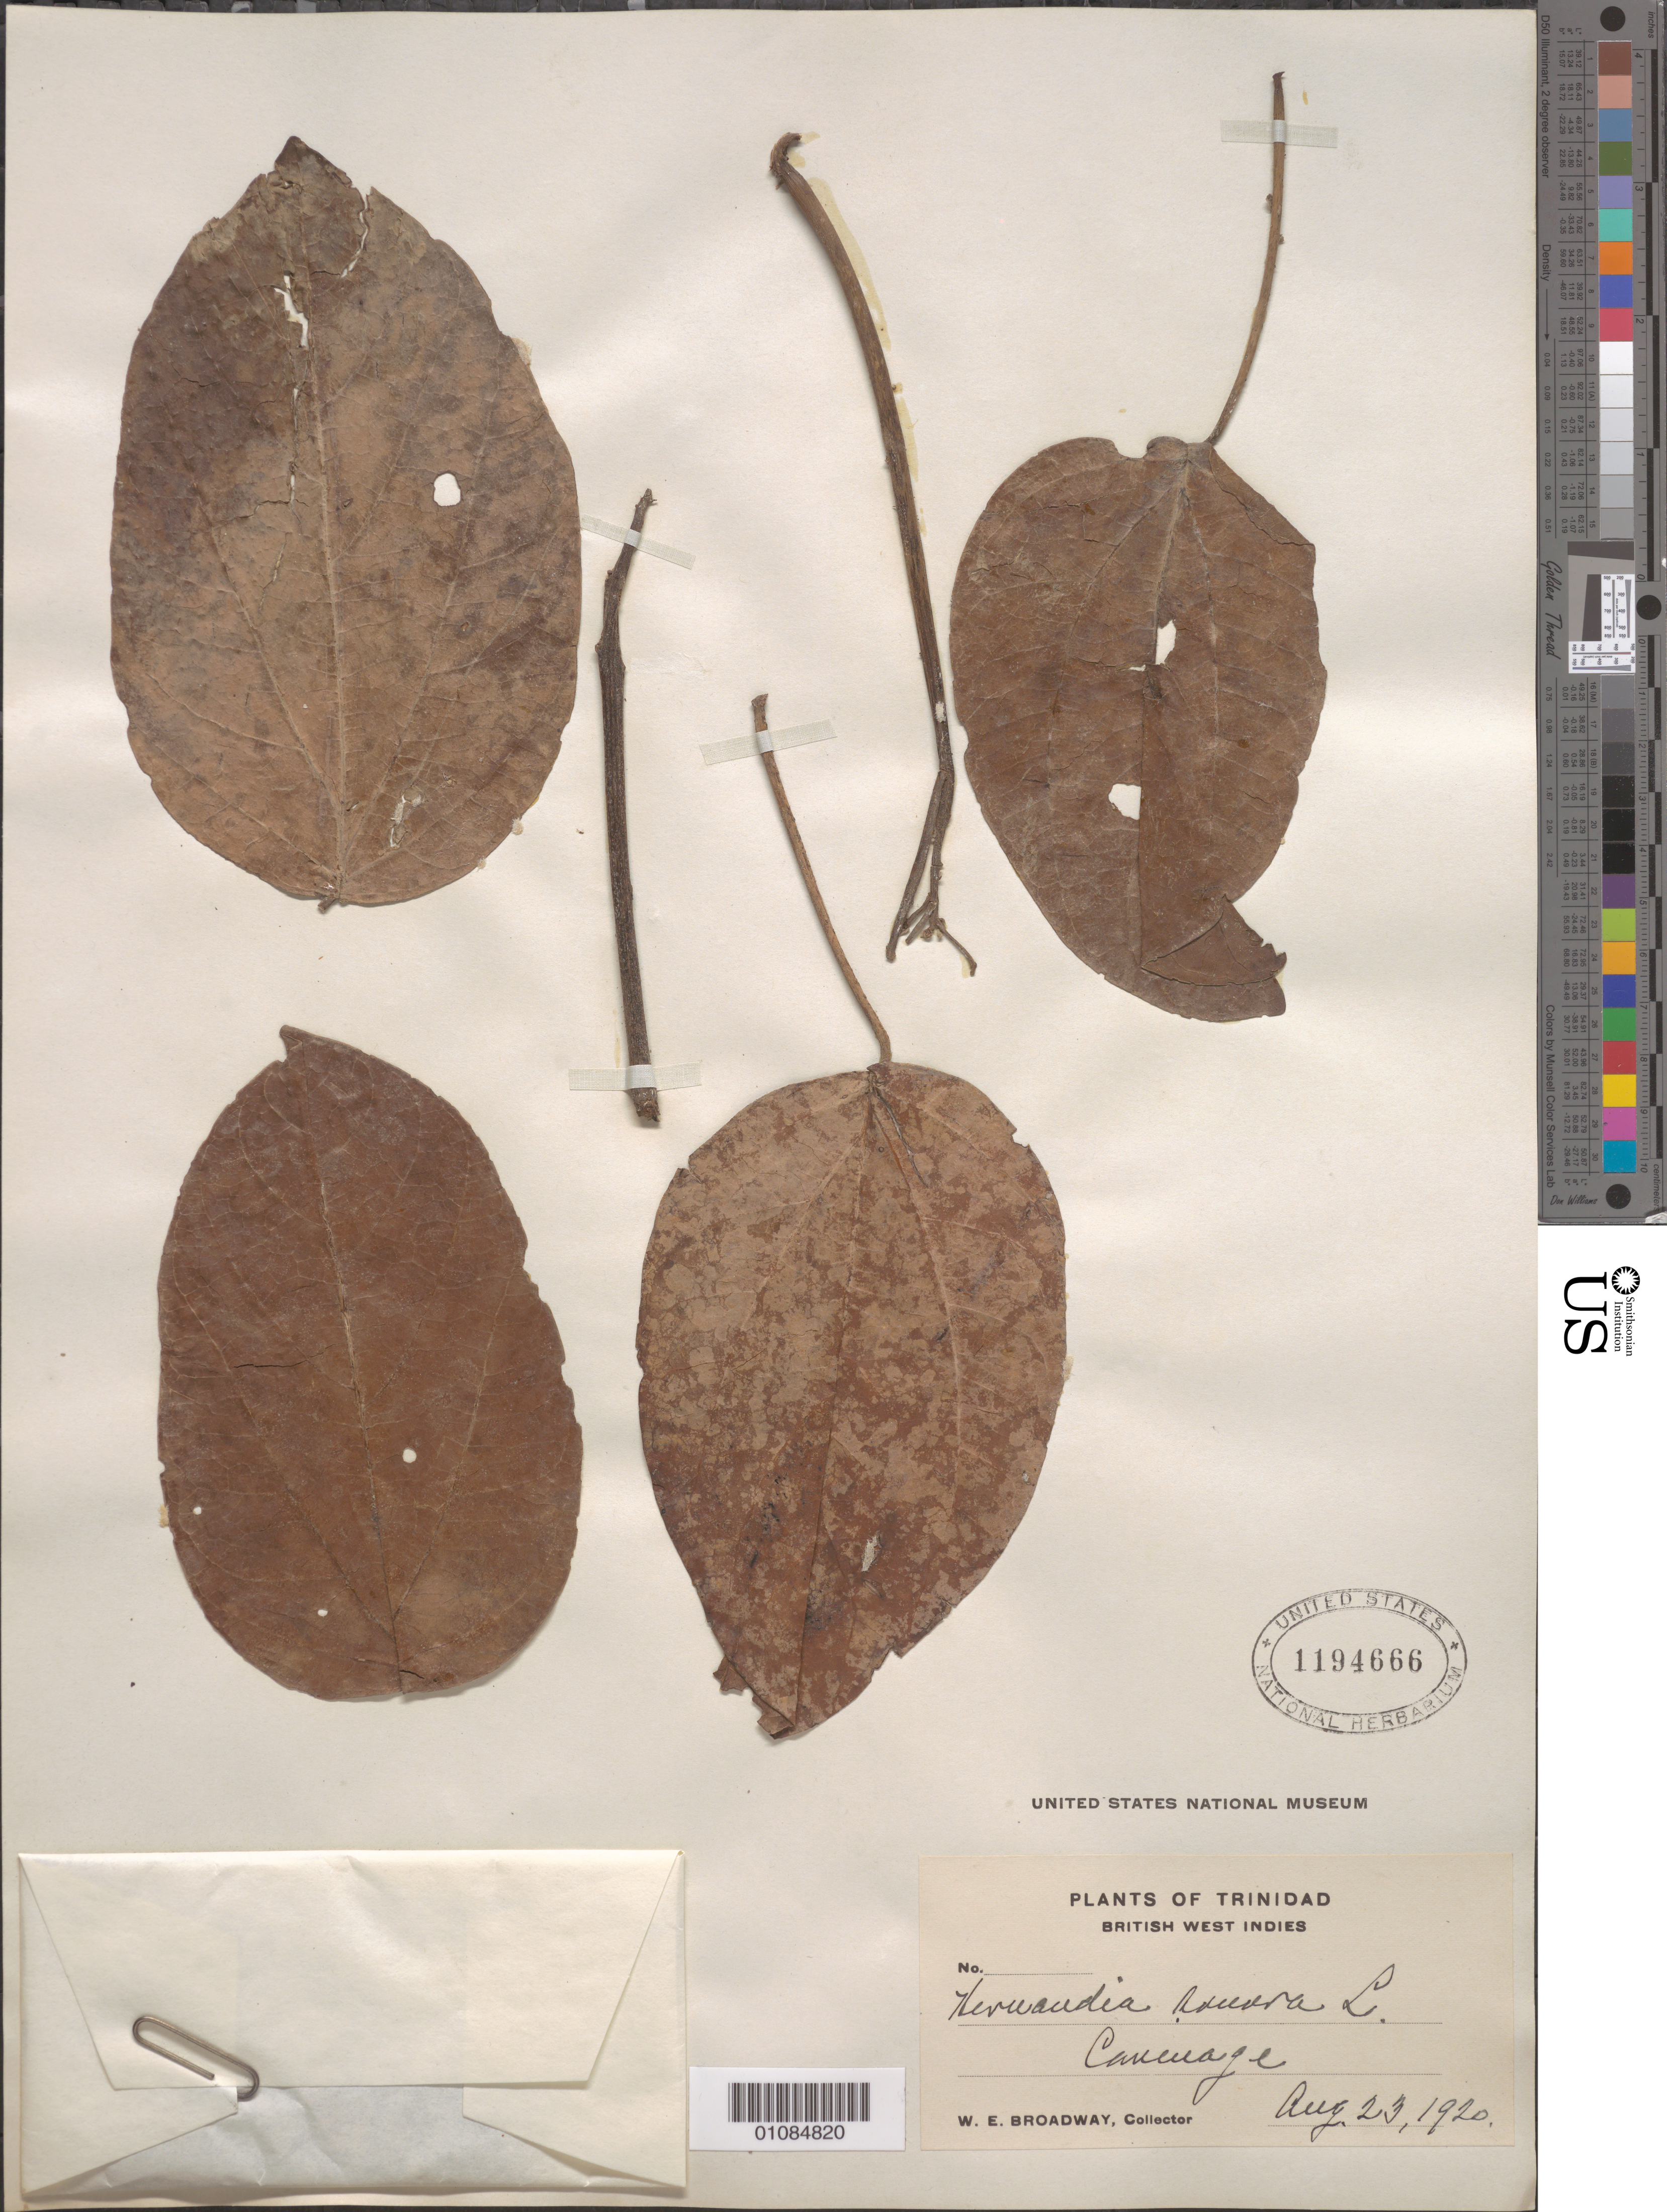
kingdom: Plantae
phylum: Tracheophyta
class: Magnoliopsida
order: Laurales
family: Hernandiaceae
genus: Hernandia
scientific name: Hernandia sonora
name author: L.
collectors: W. E. Broadway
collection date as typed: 23 Aug 1920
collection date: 1920-08-23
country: Trinidad and Tobago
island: Trinidad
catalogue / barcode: US 1194666